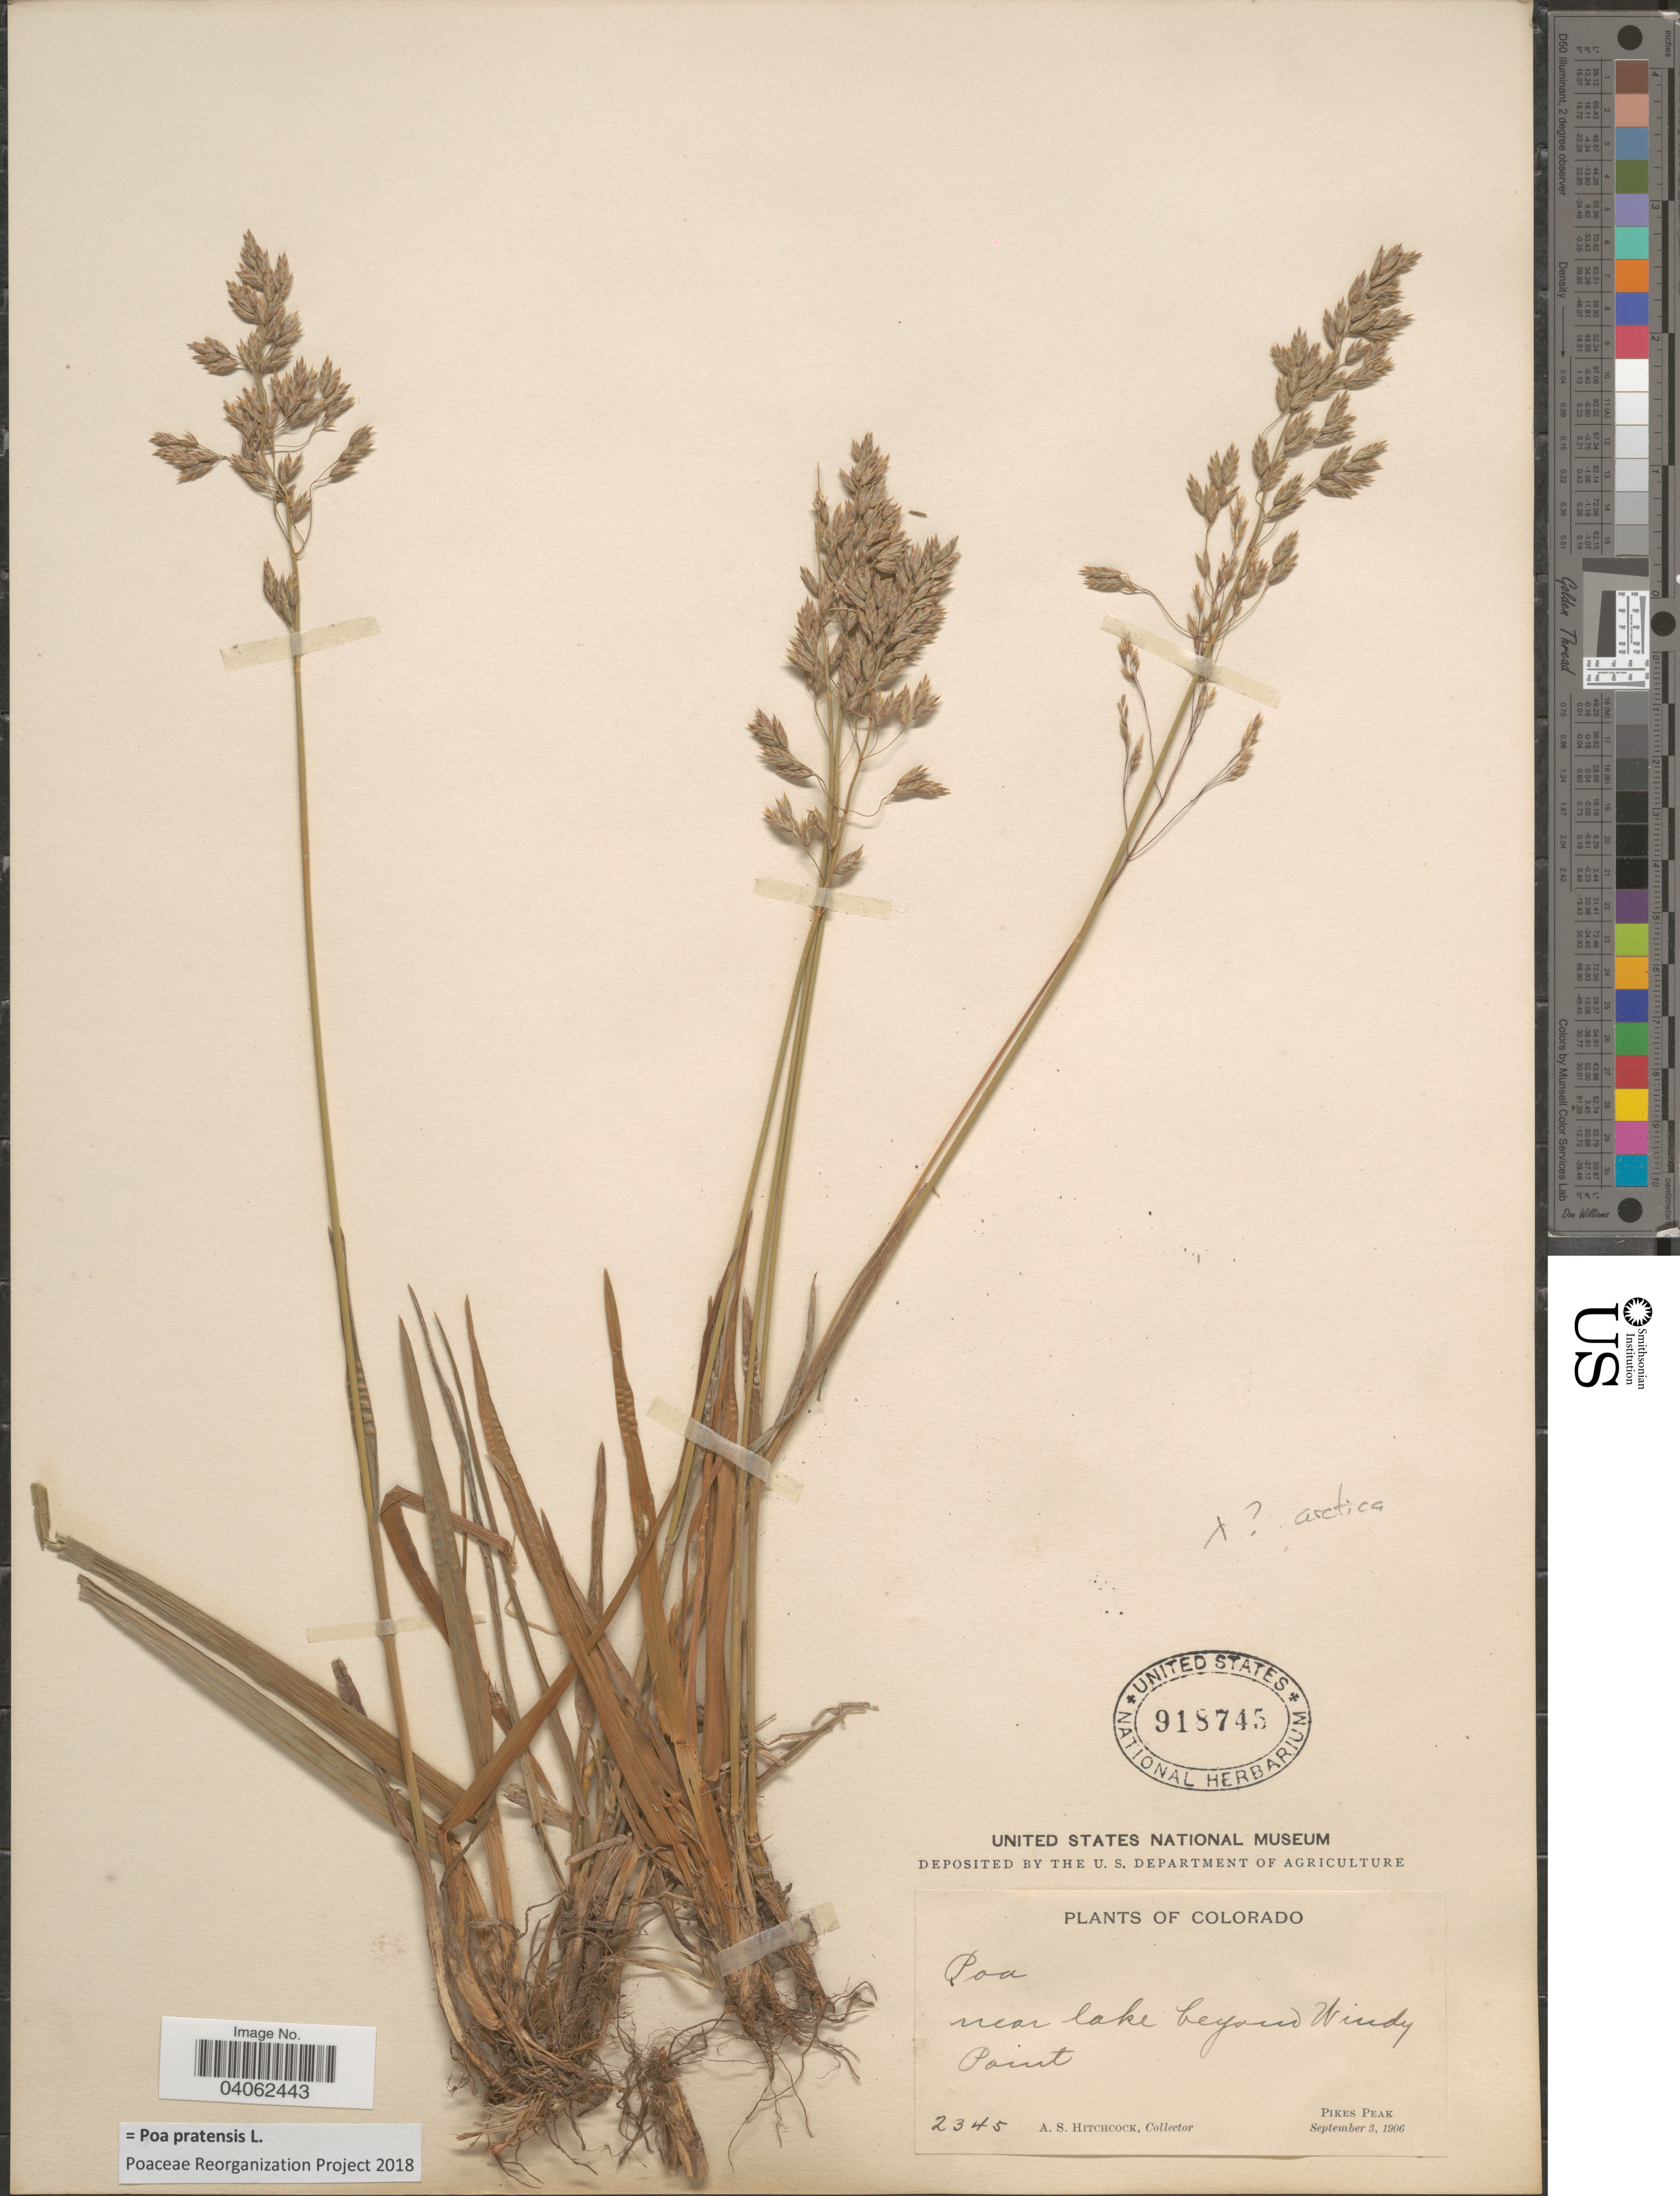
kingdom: Plantae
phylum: Tracheophyta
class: Liliopsida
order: Poales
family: Poaceae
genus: Poa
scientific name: Poa pratensis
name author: L.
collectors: A. S. Hitchcock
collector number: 2345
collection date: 1906-09-03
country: United States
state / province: Colorado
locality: Near lake beyond Windy Point. Pikes Peak.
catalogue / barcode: US 918745